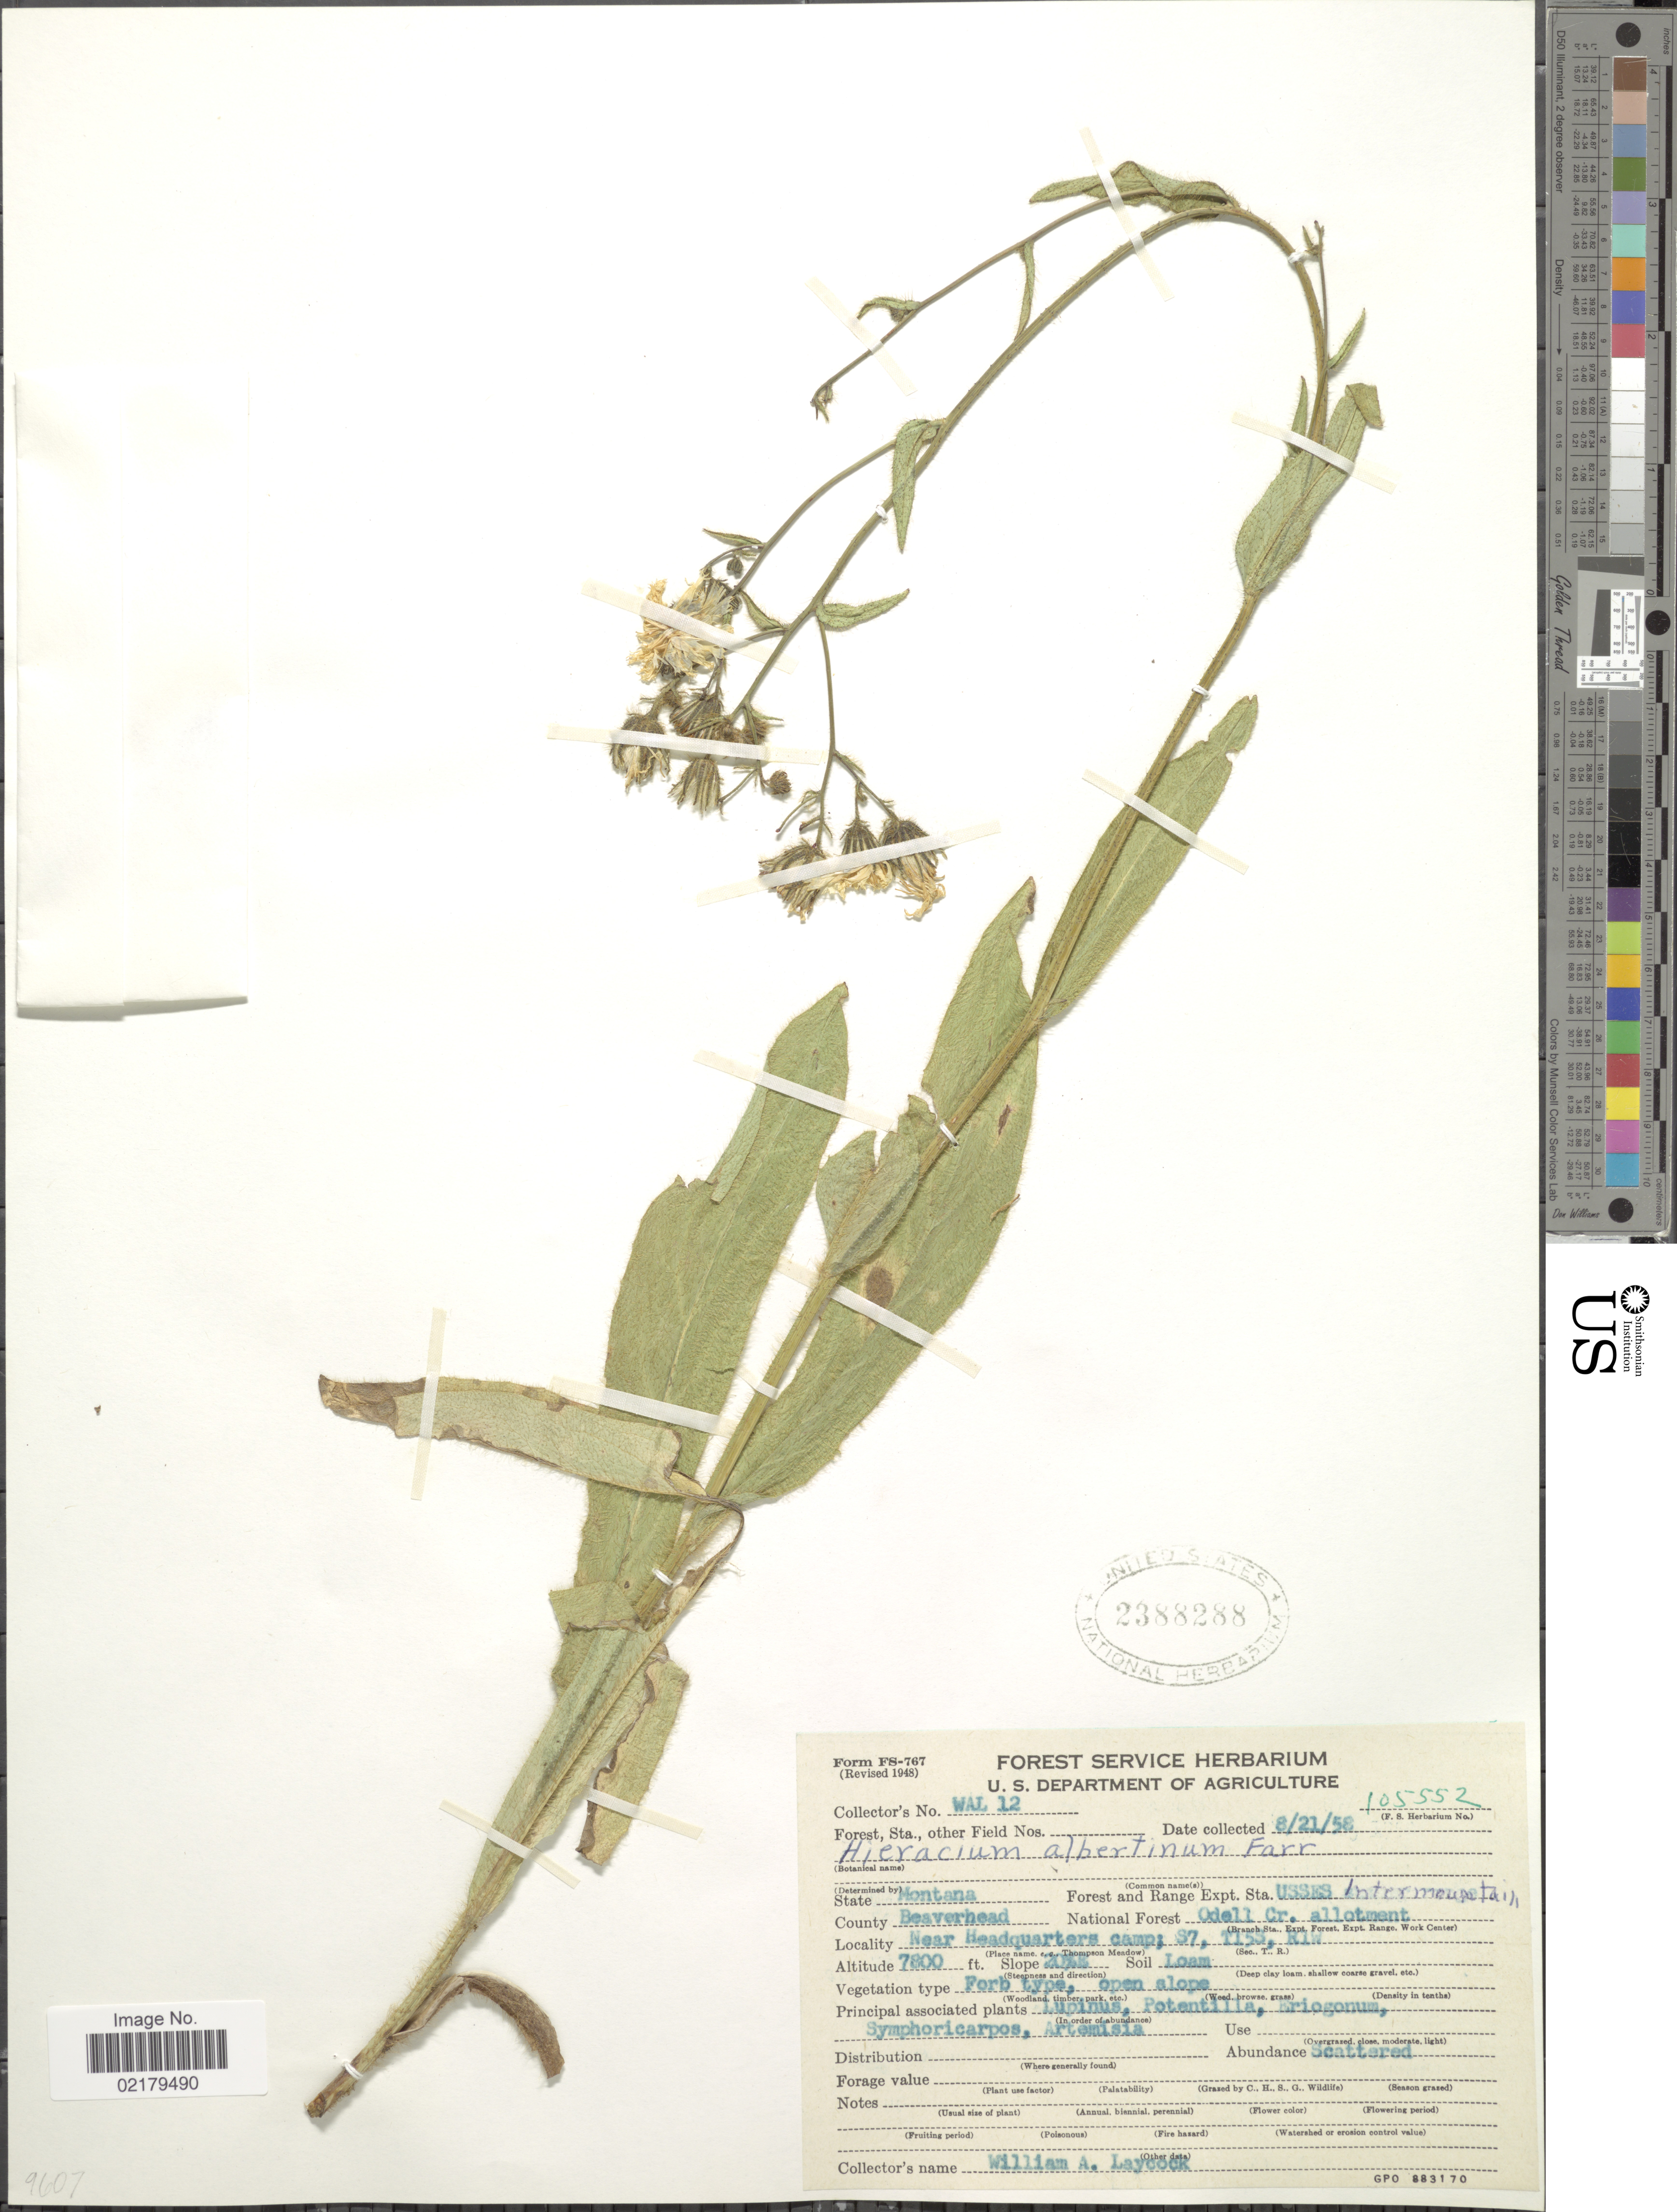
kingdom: Plantae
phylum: Tracheophyta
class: Magnoliopsida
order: Asterales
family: Asteraceae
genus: Hieracium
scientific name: Hieracium scouleri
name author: Hook.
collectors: W. Laycock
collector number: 12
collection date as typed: Transcribed d/m/y: 21/8/58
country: United States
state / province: Montana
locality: USSES Intermountain, Beaverhead, Near Headquarters camp; S7, T15S, R1W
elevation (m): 2377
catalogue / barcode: US 2388288